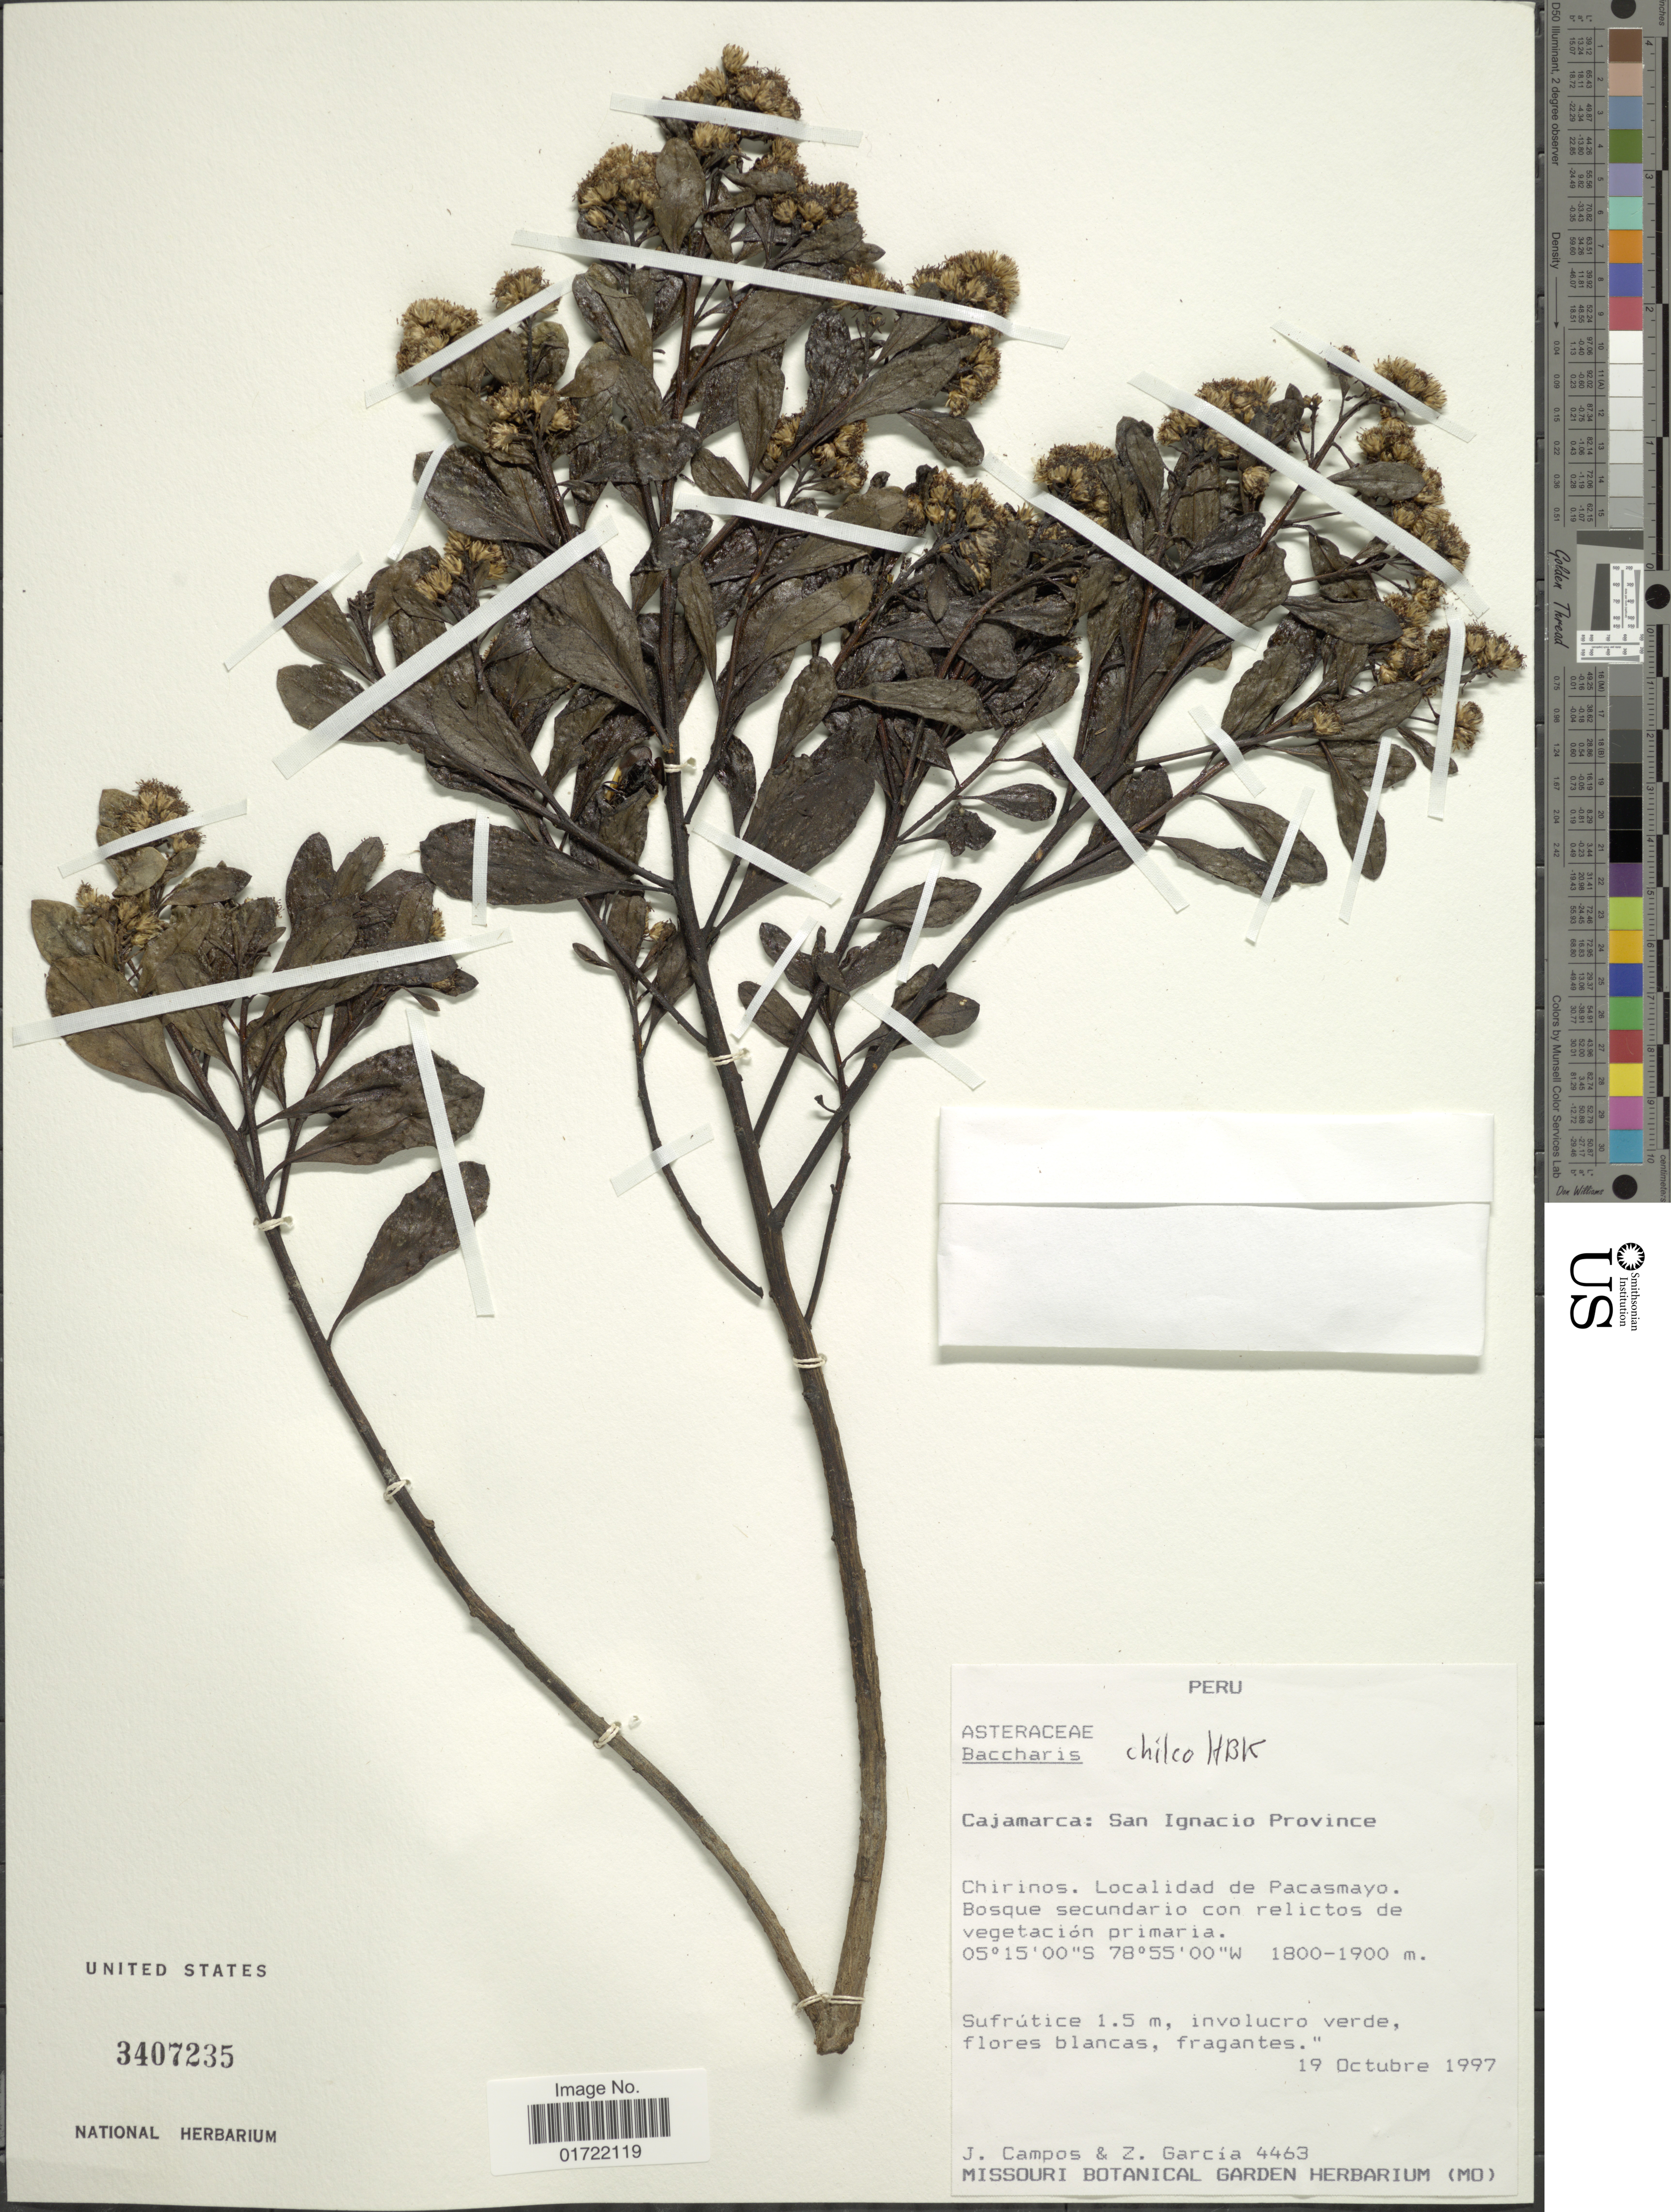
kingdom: Plantae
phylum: Tracheophyta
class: Magnoliopsida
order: Asterales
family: Asteraceae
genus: Baccharis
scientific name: Baccharis chilco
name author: Kunth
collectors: J. Campos & Z. Garcia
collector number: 4463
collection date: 1997-10-19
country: Peru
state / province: Cajamarca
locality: San Ignacio Province, Chirinos, Localidad de Pacasmayo Bosque secundario con relictos de vegetacion primaria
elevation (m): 1800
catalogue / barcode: US 3407235